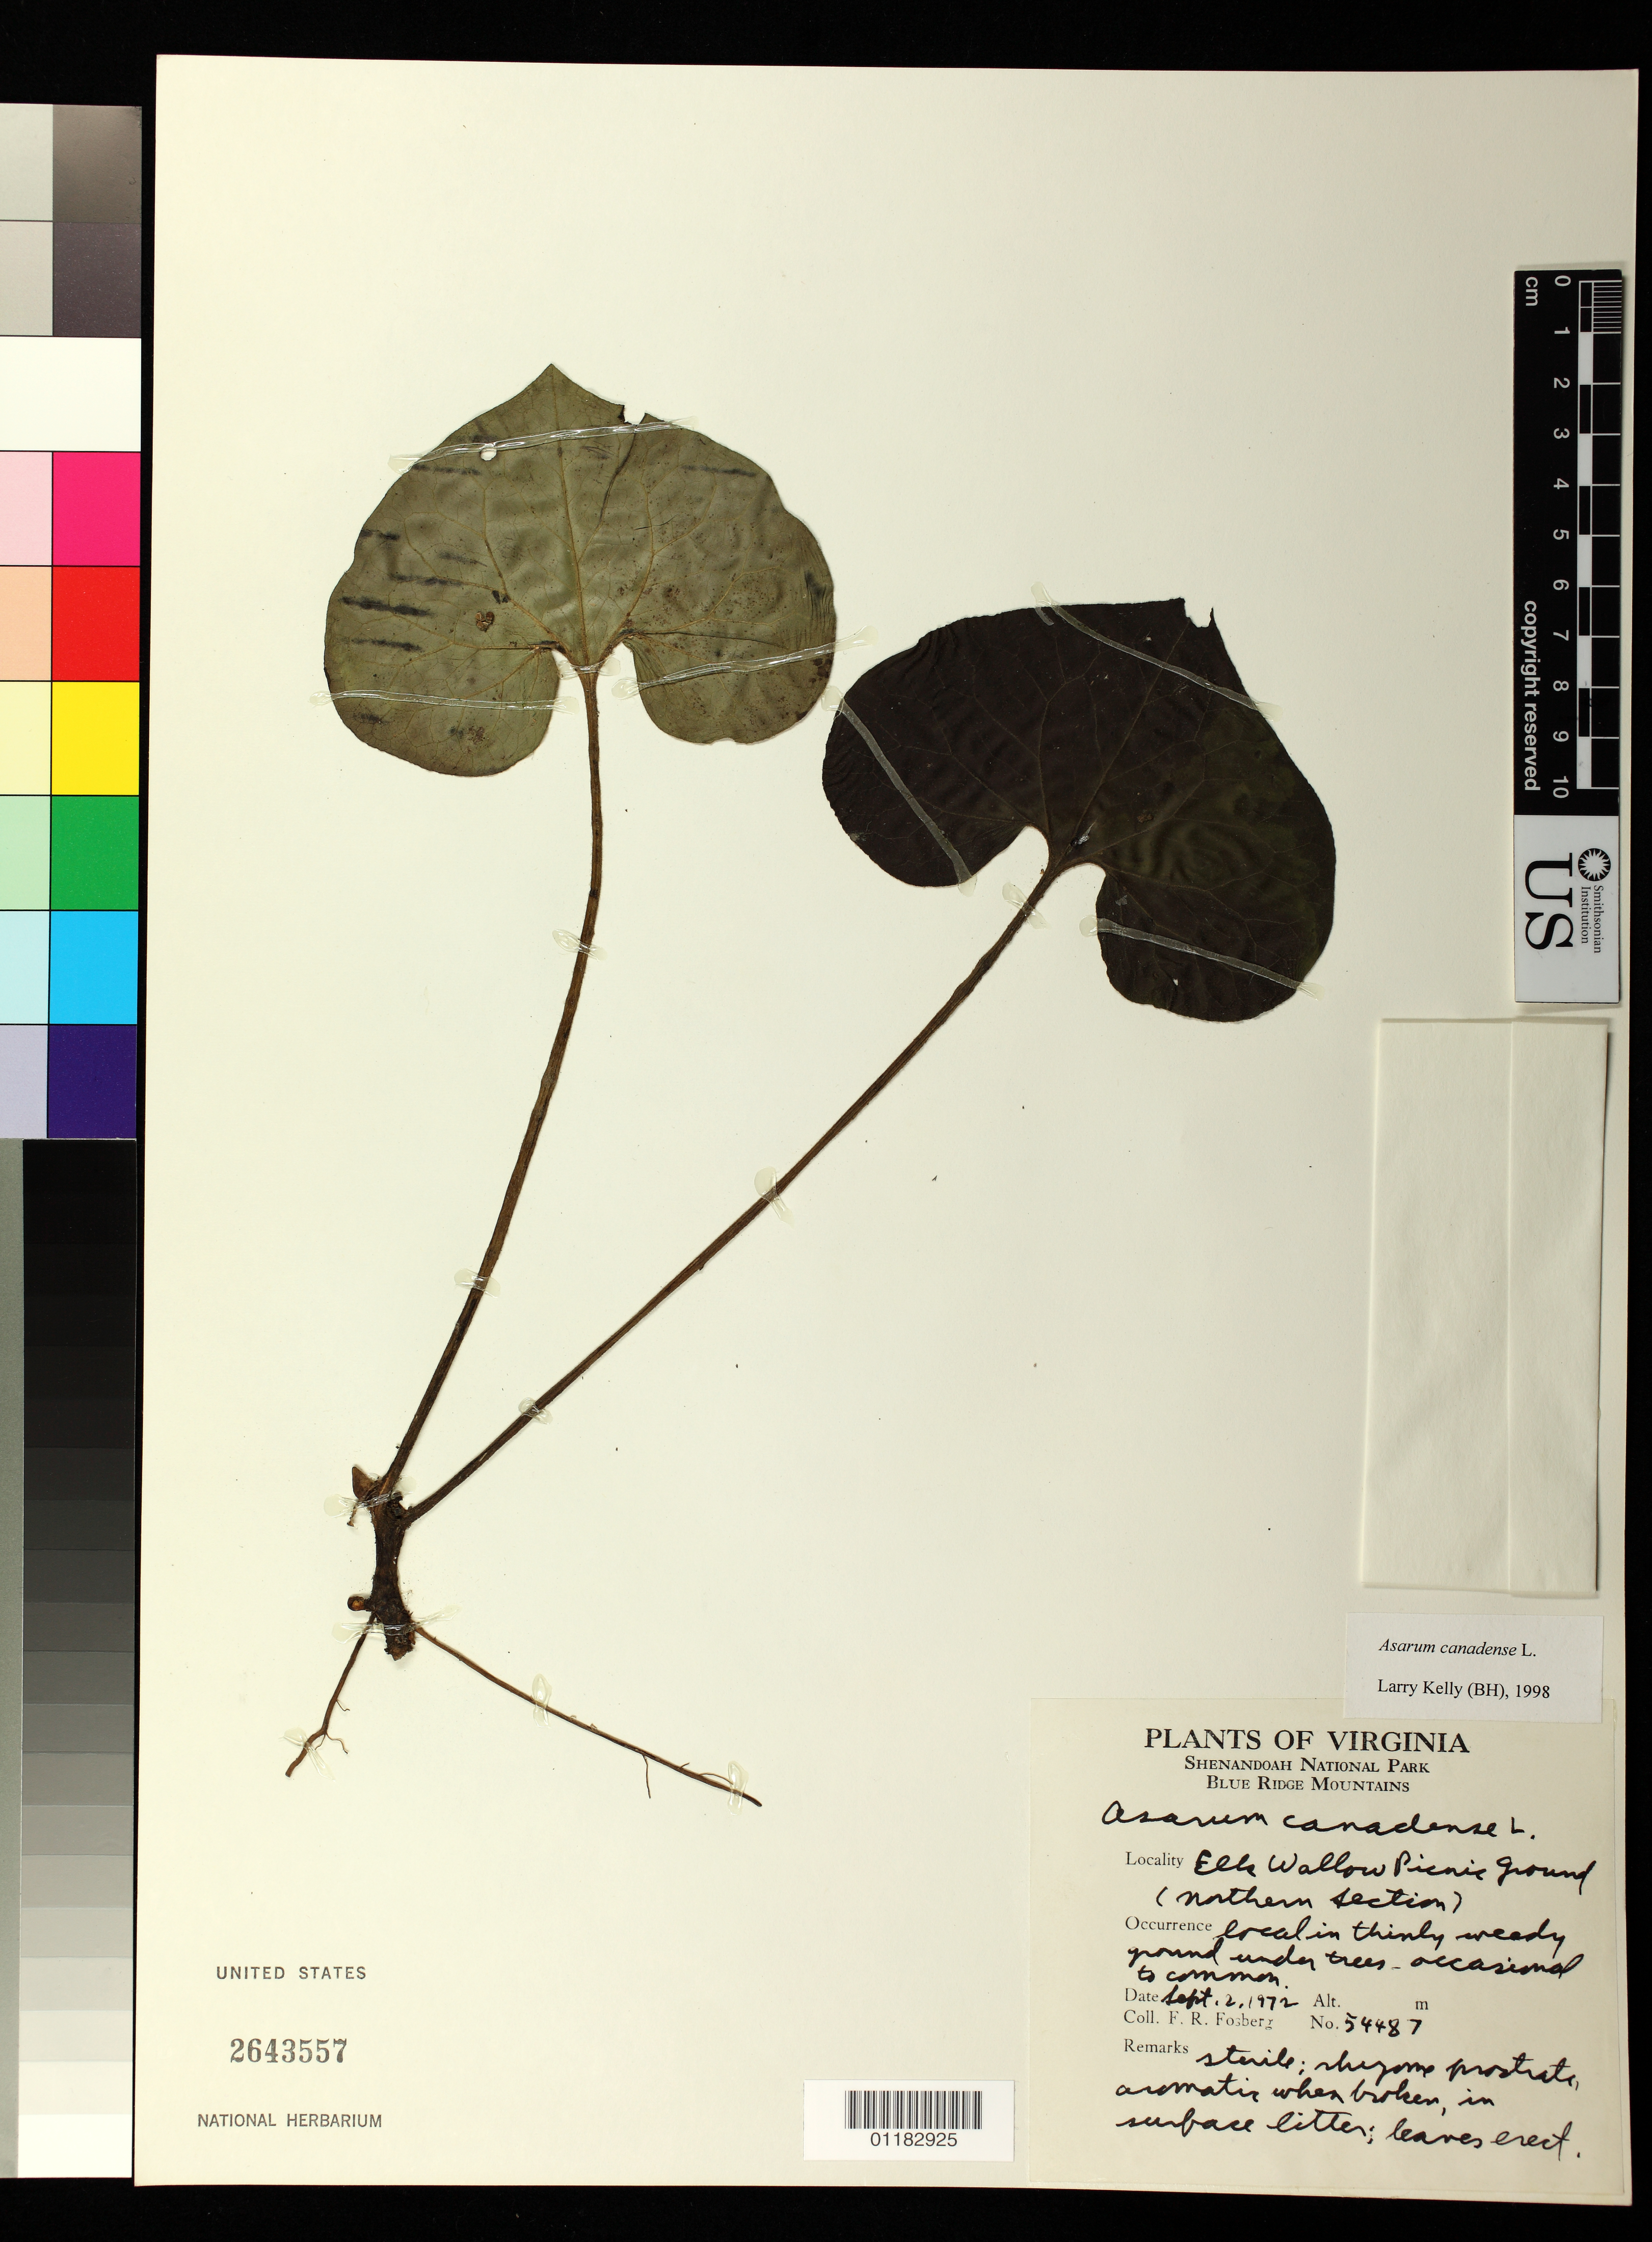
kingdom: Plantae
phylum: Tracheophyta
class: Magnoliopsida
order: Piperales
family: Aristolochiaceae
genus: Asarum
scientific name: Asarum canadense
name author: L.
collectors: F. R. Fosberg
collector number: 54487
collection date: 1972-09-02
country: United States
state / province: Virginia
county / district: Page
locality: Shenandoah National Park, Blue Ridge Mountains, Elk Wallow Picnic Ground (Northern Section). Page County.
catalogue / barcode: US 2643557